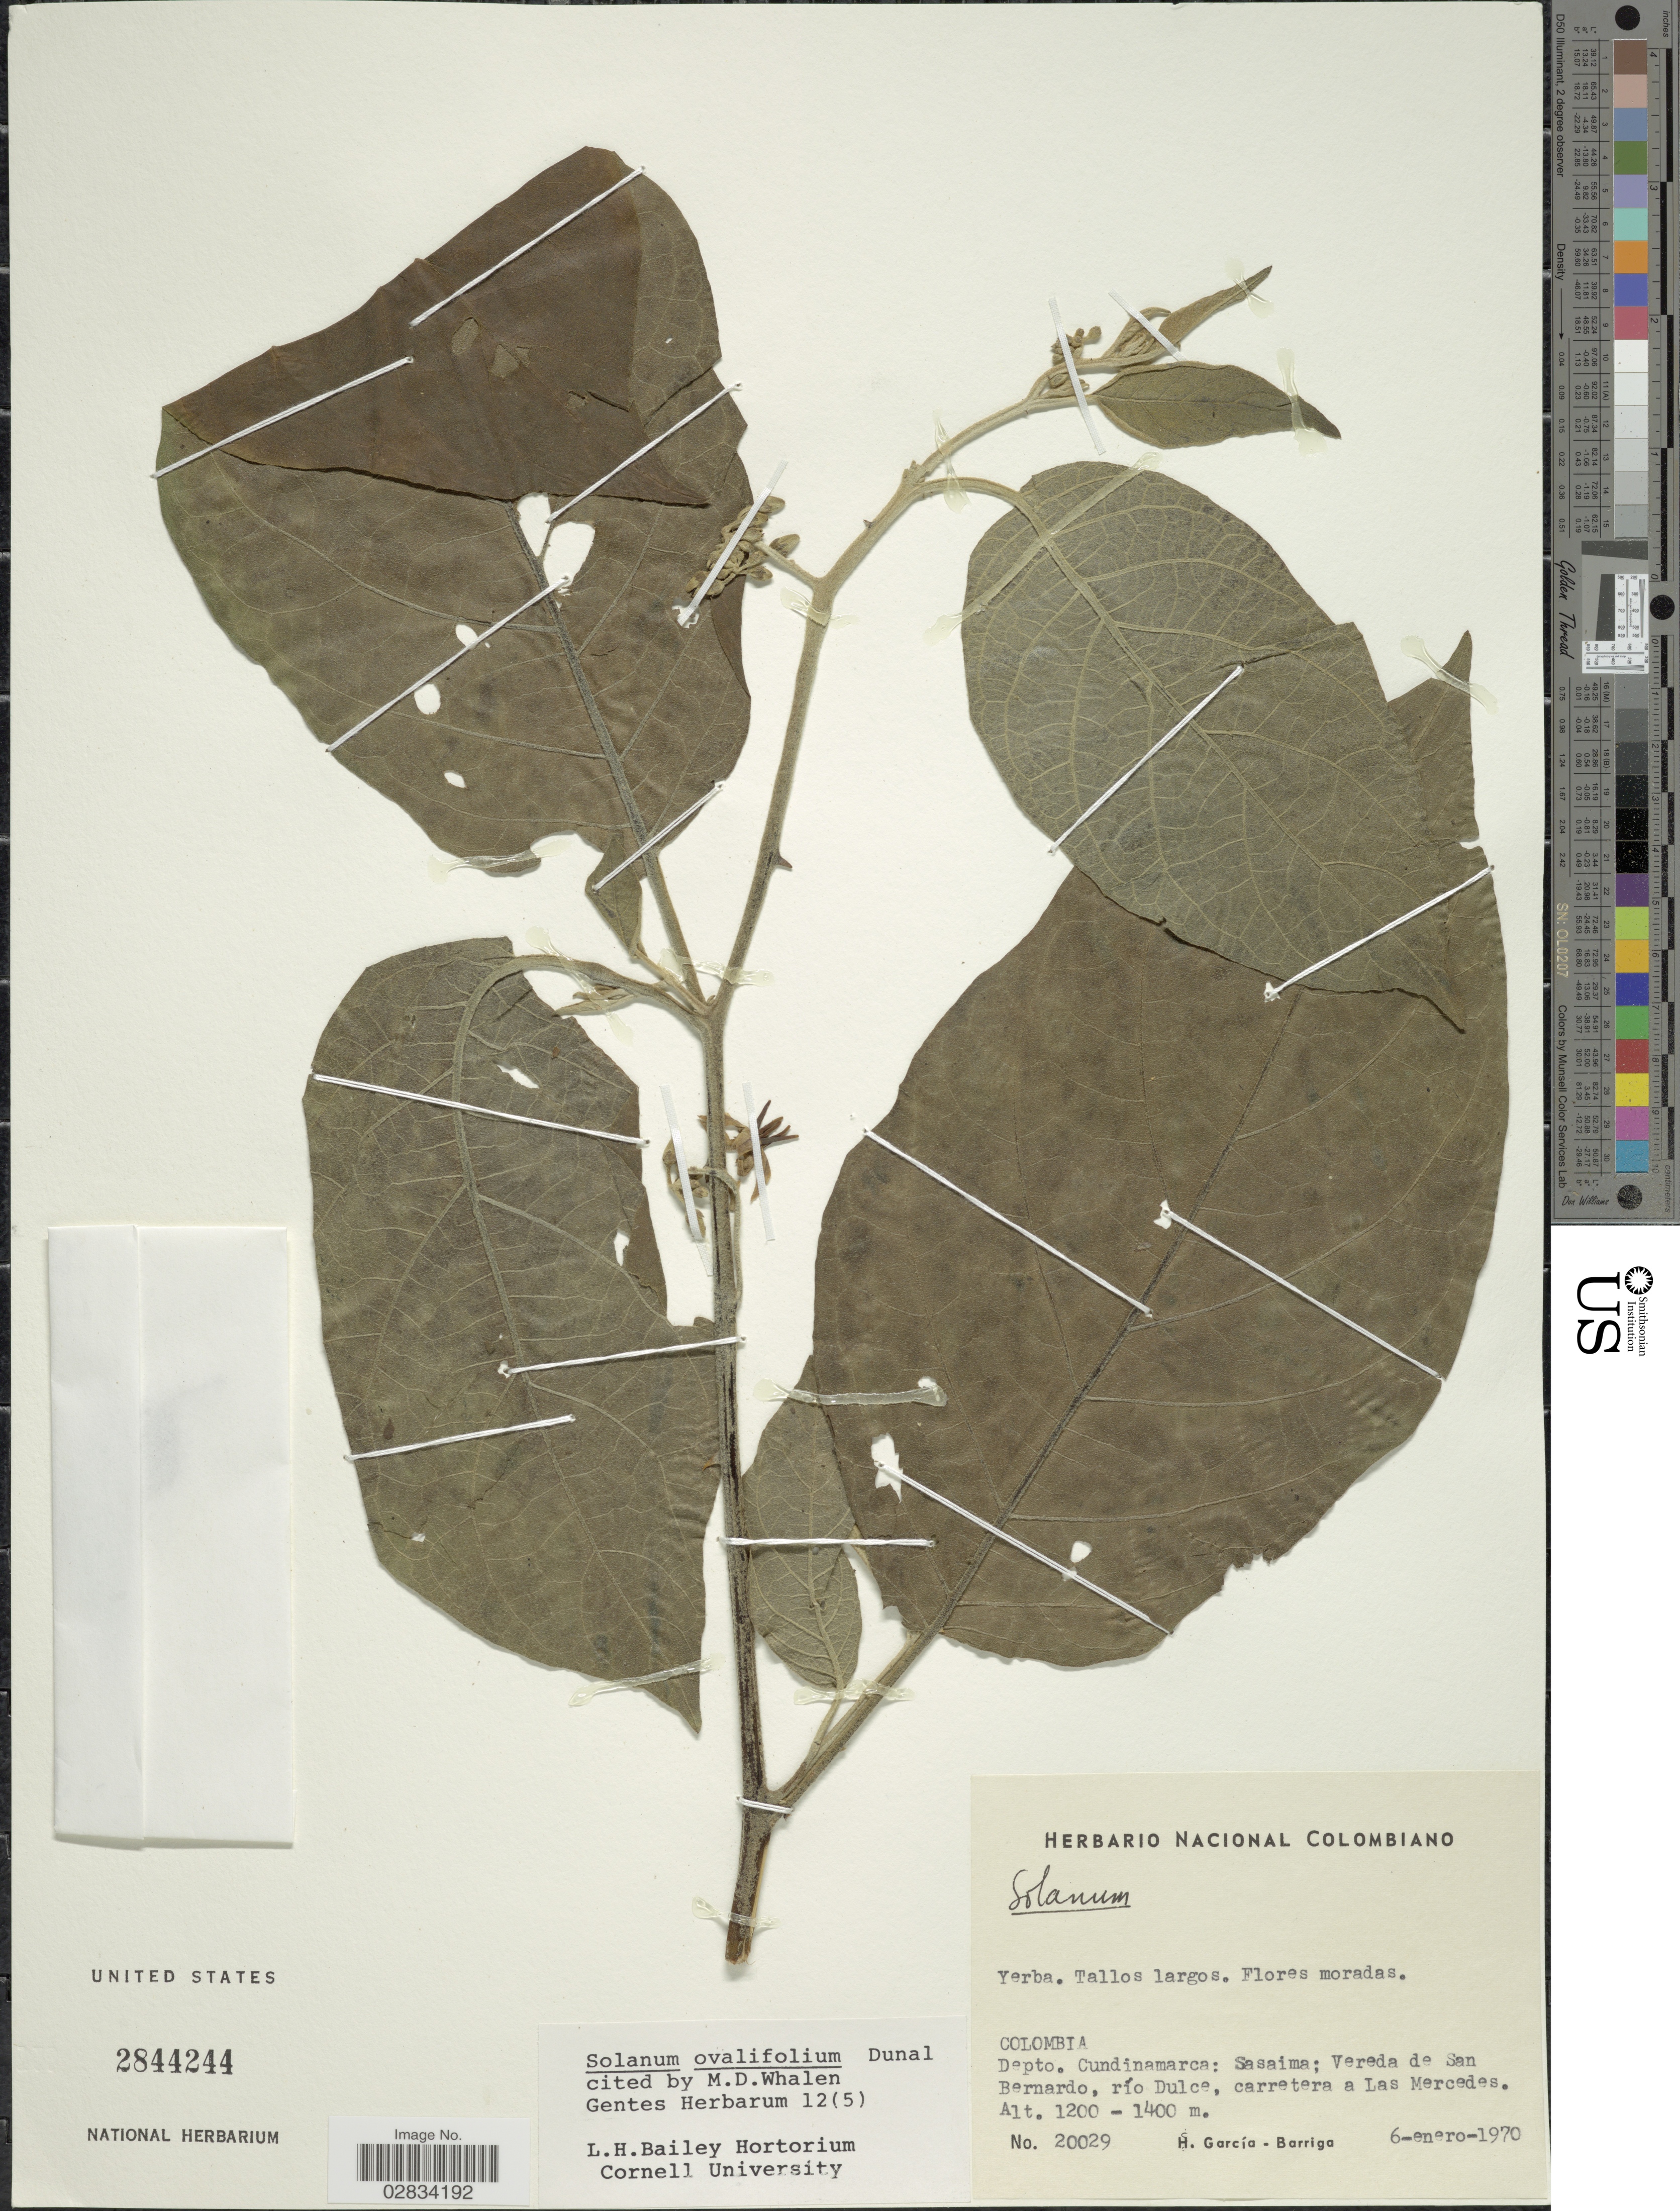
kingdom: Plantae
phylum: Tracheophyta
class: Magnoliopsida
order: Solanales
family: Solanaceae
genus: Solanum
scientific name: Solanum ovalifolium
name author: Dunal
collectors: H. García Barriga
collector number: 20029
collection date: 1970-01-06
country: Colombia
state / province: Cundinamarca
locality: Depto. Cundinamarca, Sasaima, Vereda de San Bernardo, río Dulce, carretera a Las Mercedes.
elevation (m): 1200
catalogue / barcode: US 2844244